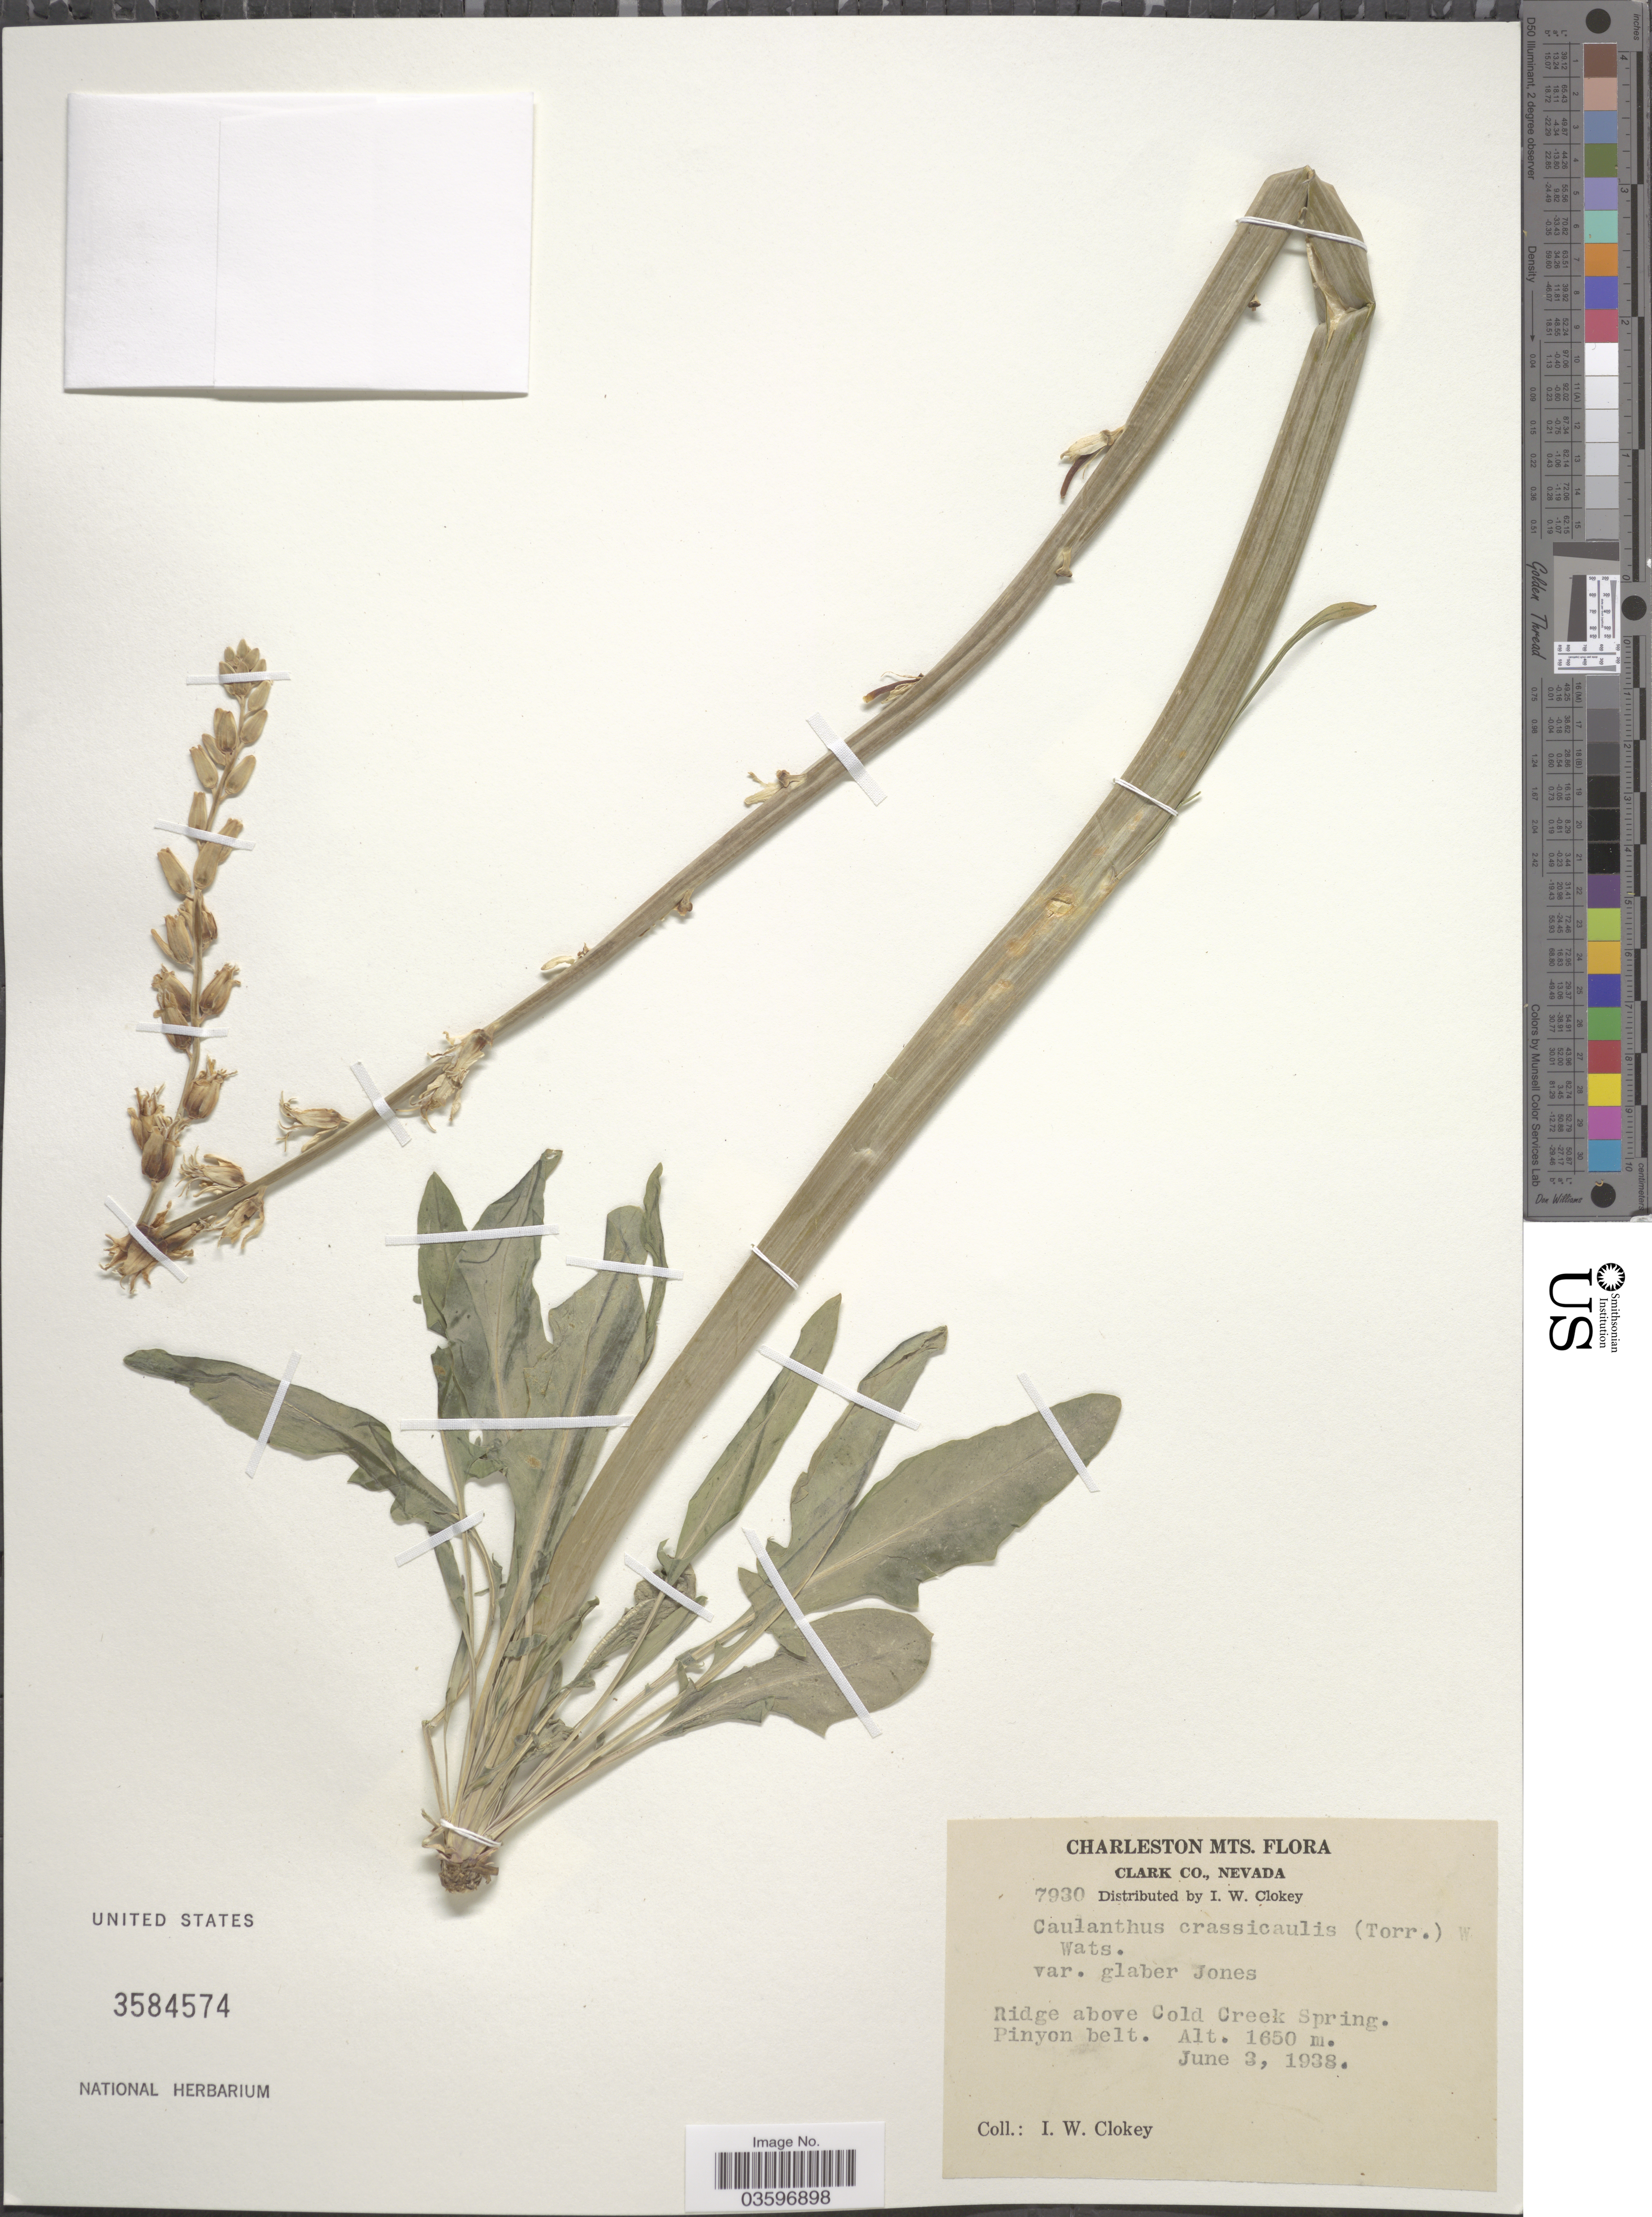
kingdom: Plantae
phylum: Tracheophyta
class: Magnoliopsida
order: Brassicales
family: Brassicaceae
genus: Caulanthus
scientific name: Caulanthus crassicaulis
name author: S. Watson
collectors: I. W. Clokey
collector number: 7930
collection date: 1938-06-03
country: United States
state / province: Nevada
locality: Charleston Mts. Clark Co. Ridge above Cold Creek Spring.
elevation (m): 1650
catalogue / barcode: US 3584574